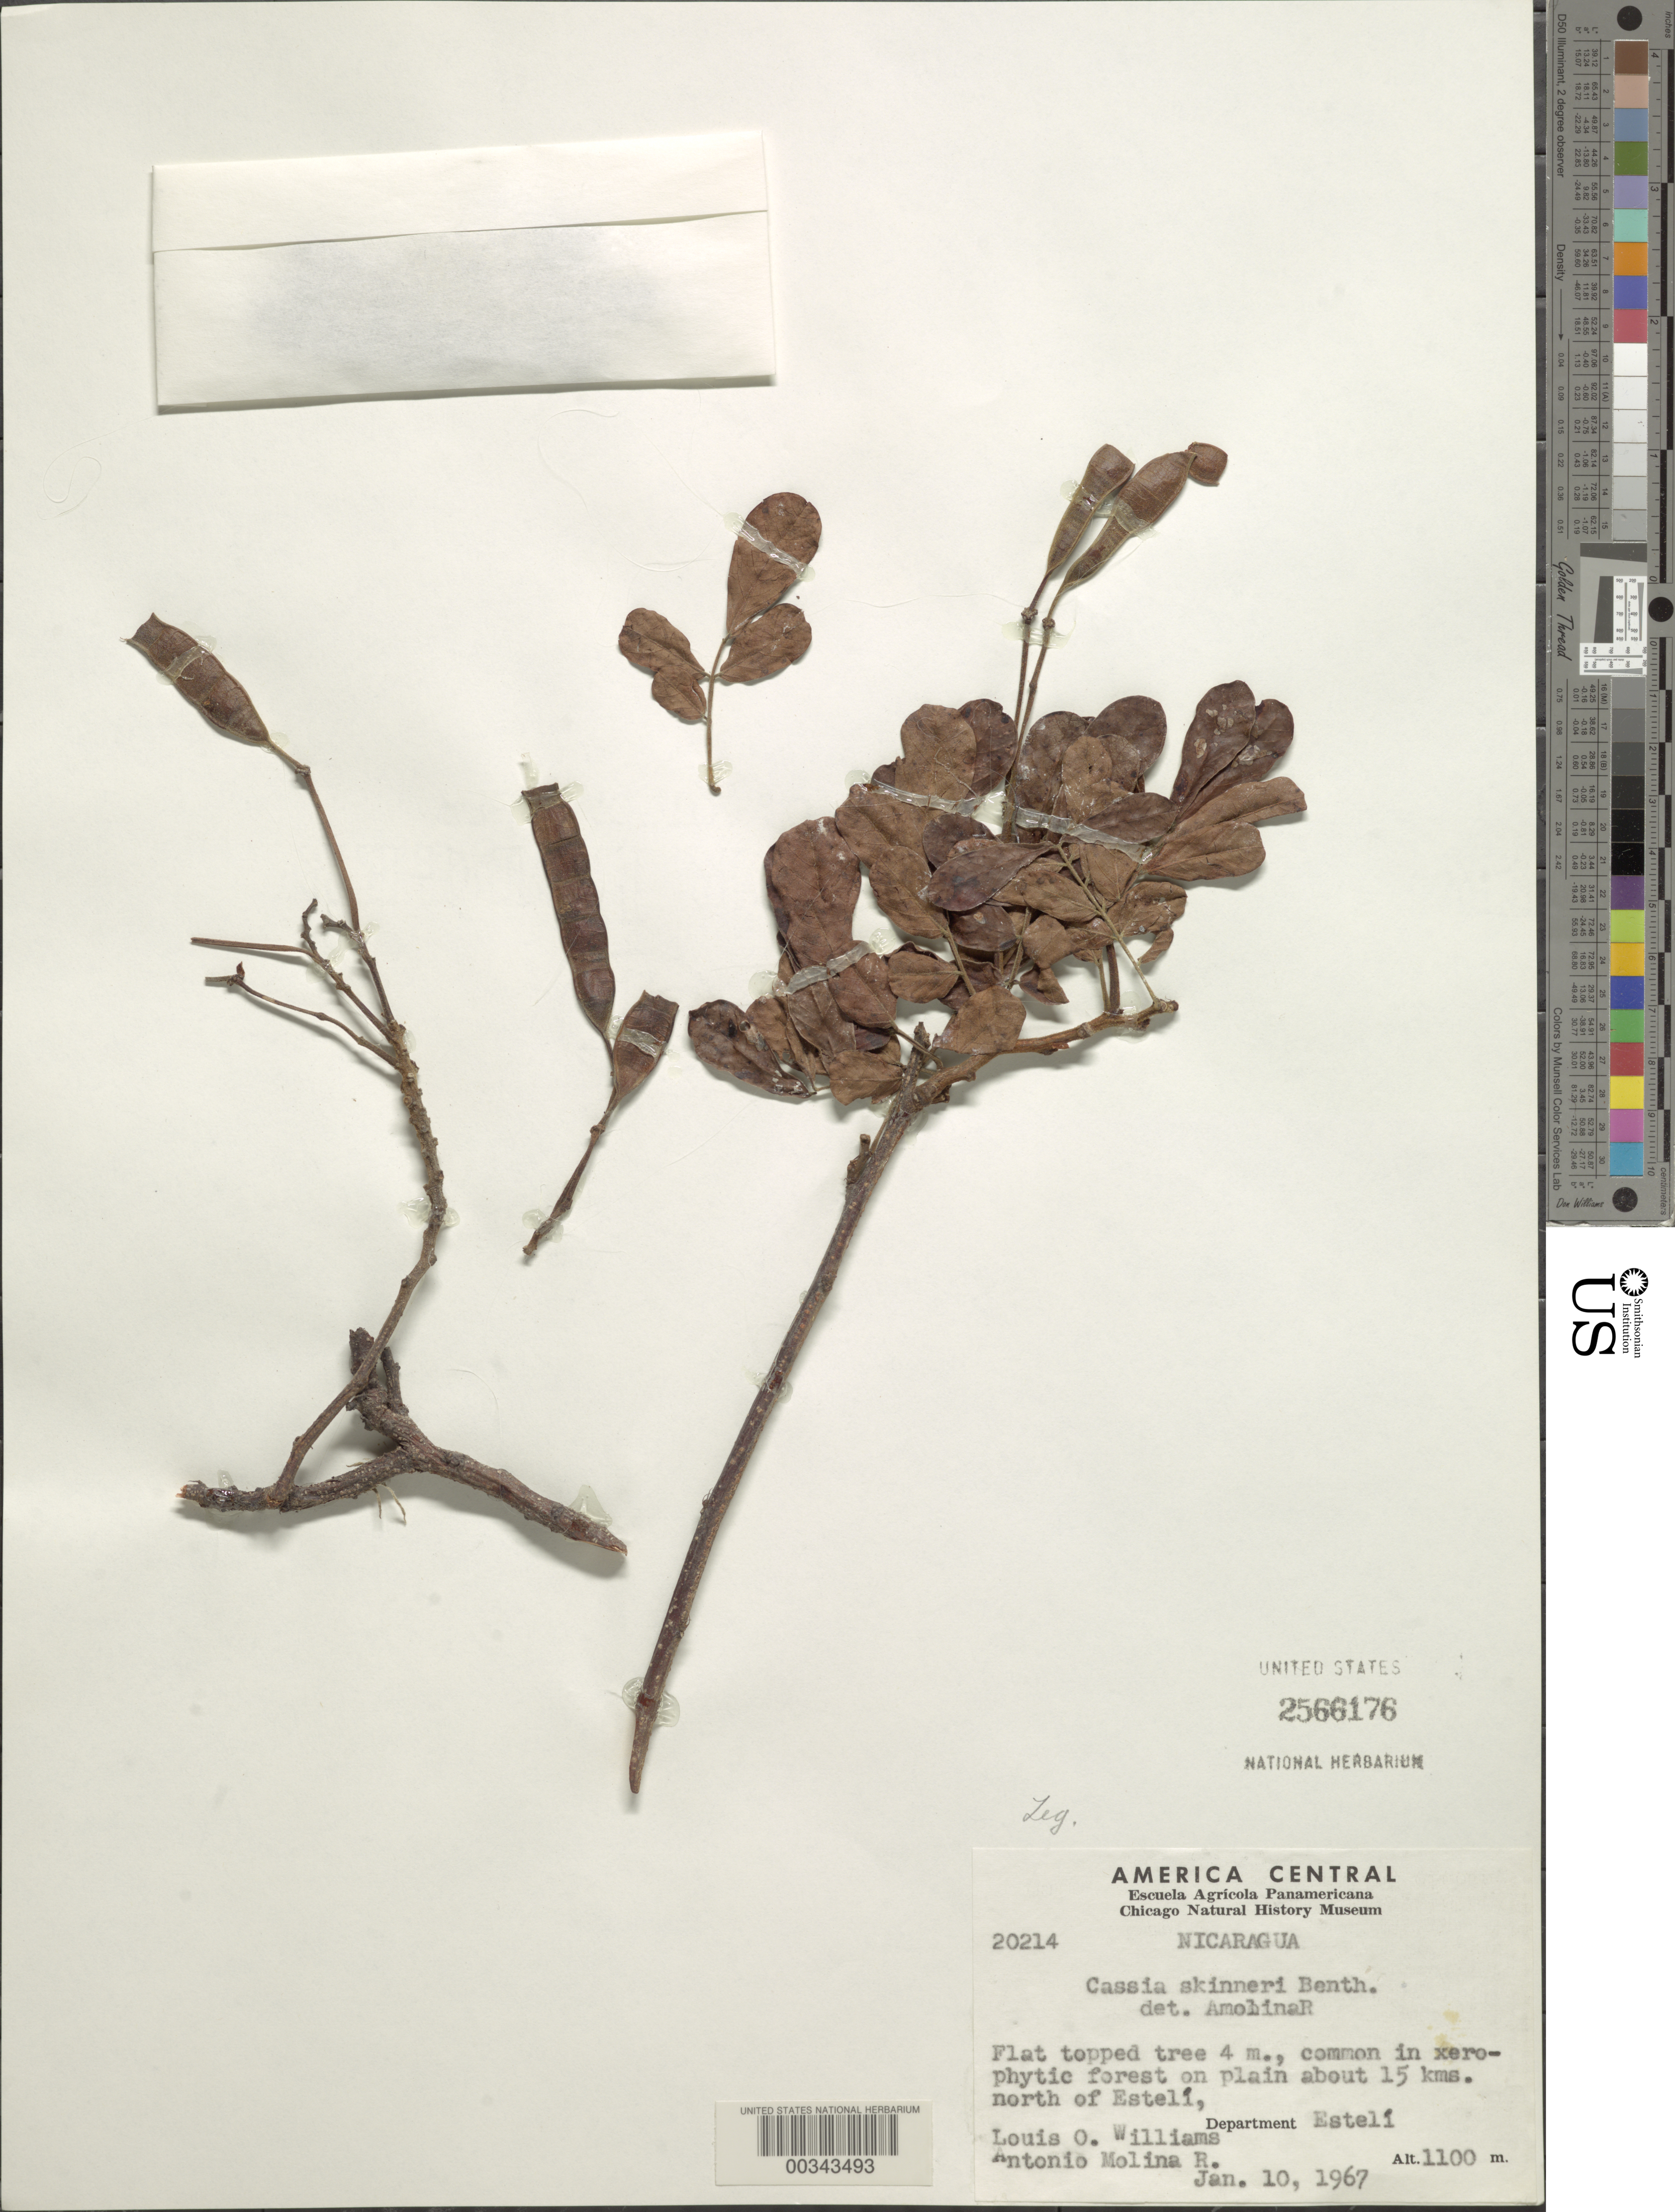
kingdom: Plantae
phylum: Tracheophyta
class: Magnoliopsida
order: Fabales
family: Fabaceae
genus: Senna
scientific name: Senna skinneri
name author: (Benth.) H.S. Irwin & Barneby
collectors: L. O. Williams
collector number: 20214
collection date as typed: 10 Jan 1967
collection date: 1967-01-10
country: Nicaragua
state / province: Estelí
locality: About 15 km n of esteli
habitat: Xerophytic forest on plain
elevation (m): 1100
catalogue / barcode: US 2566176